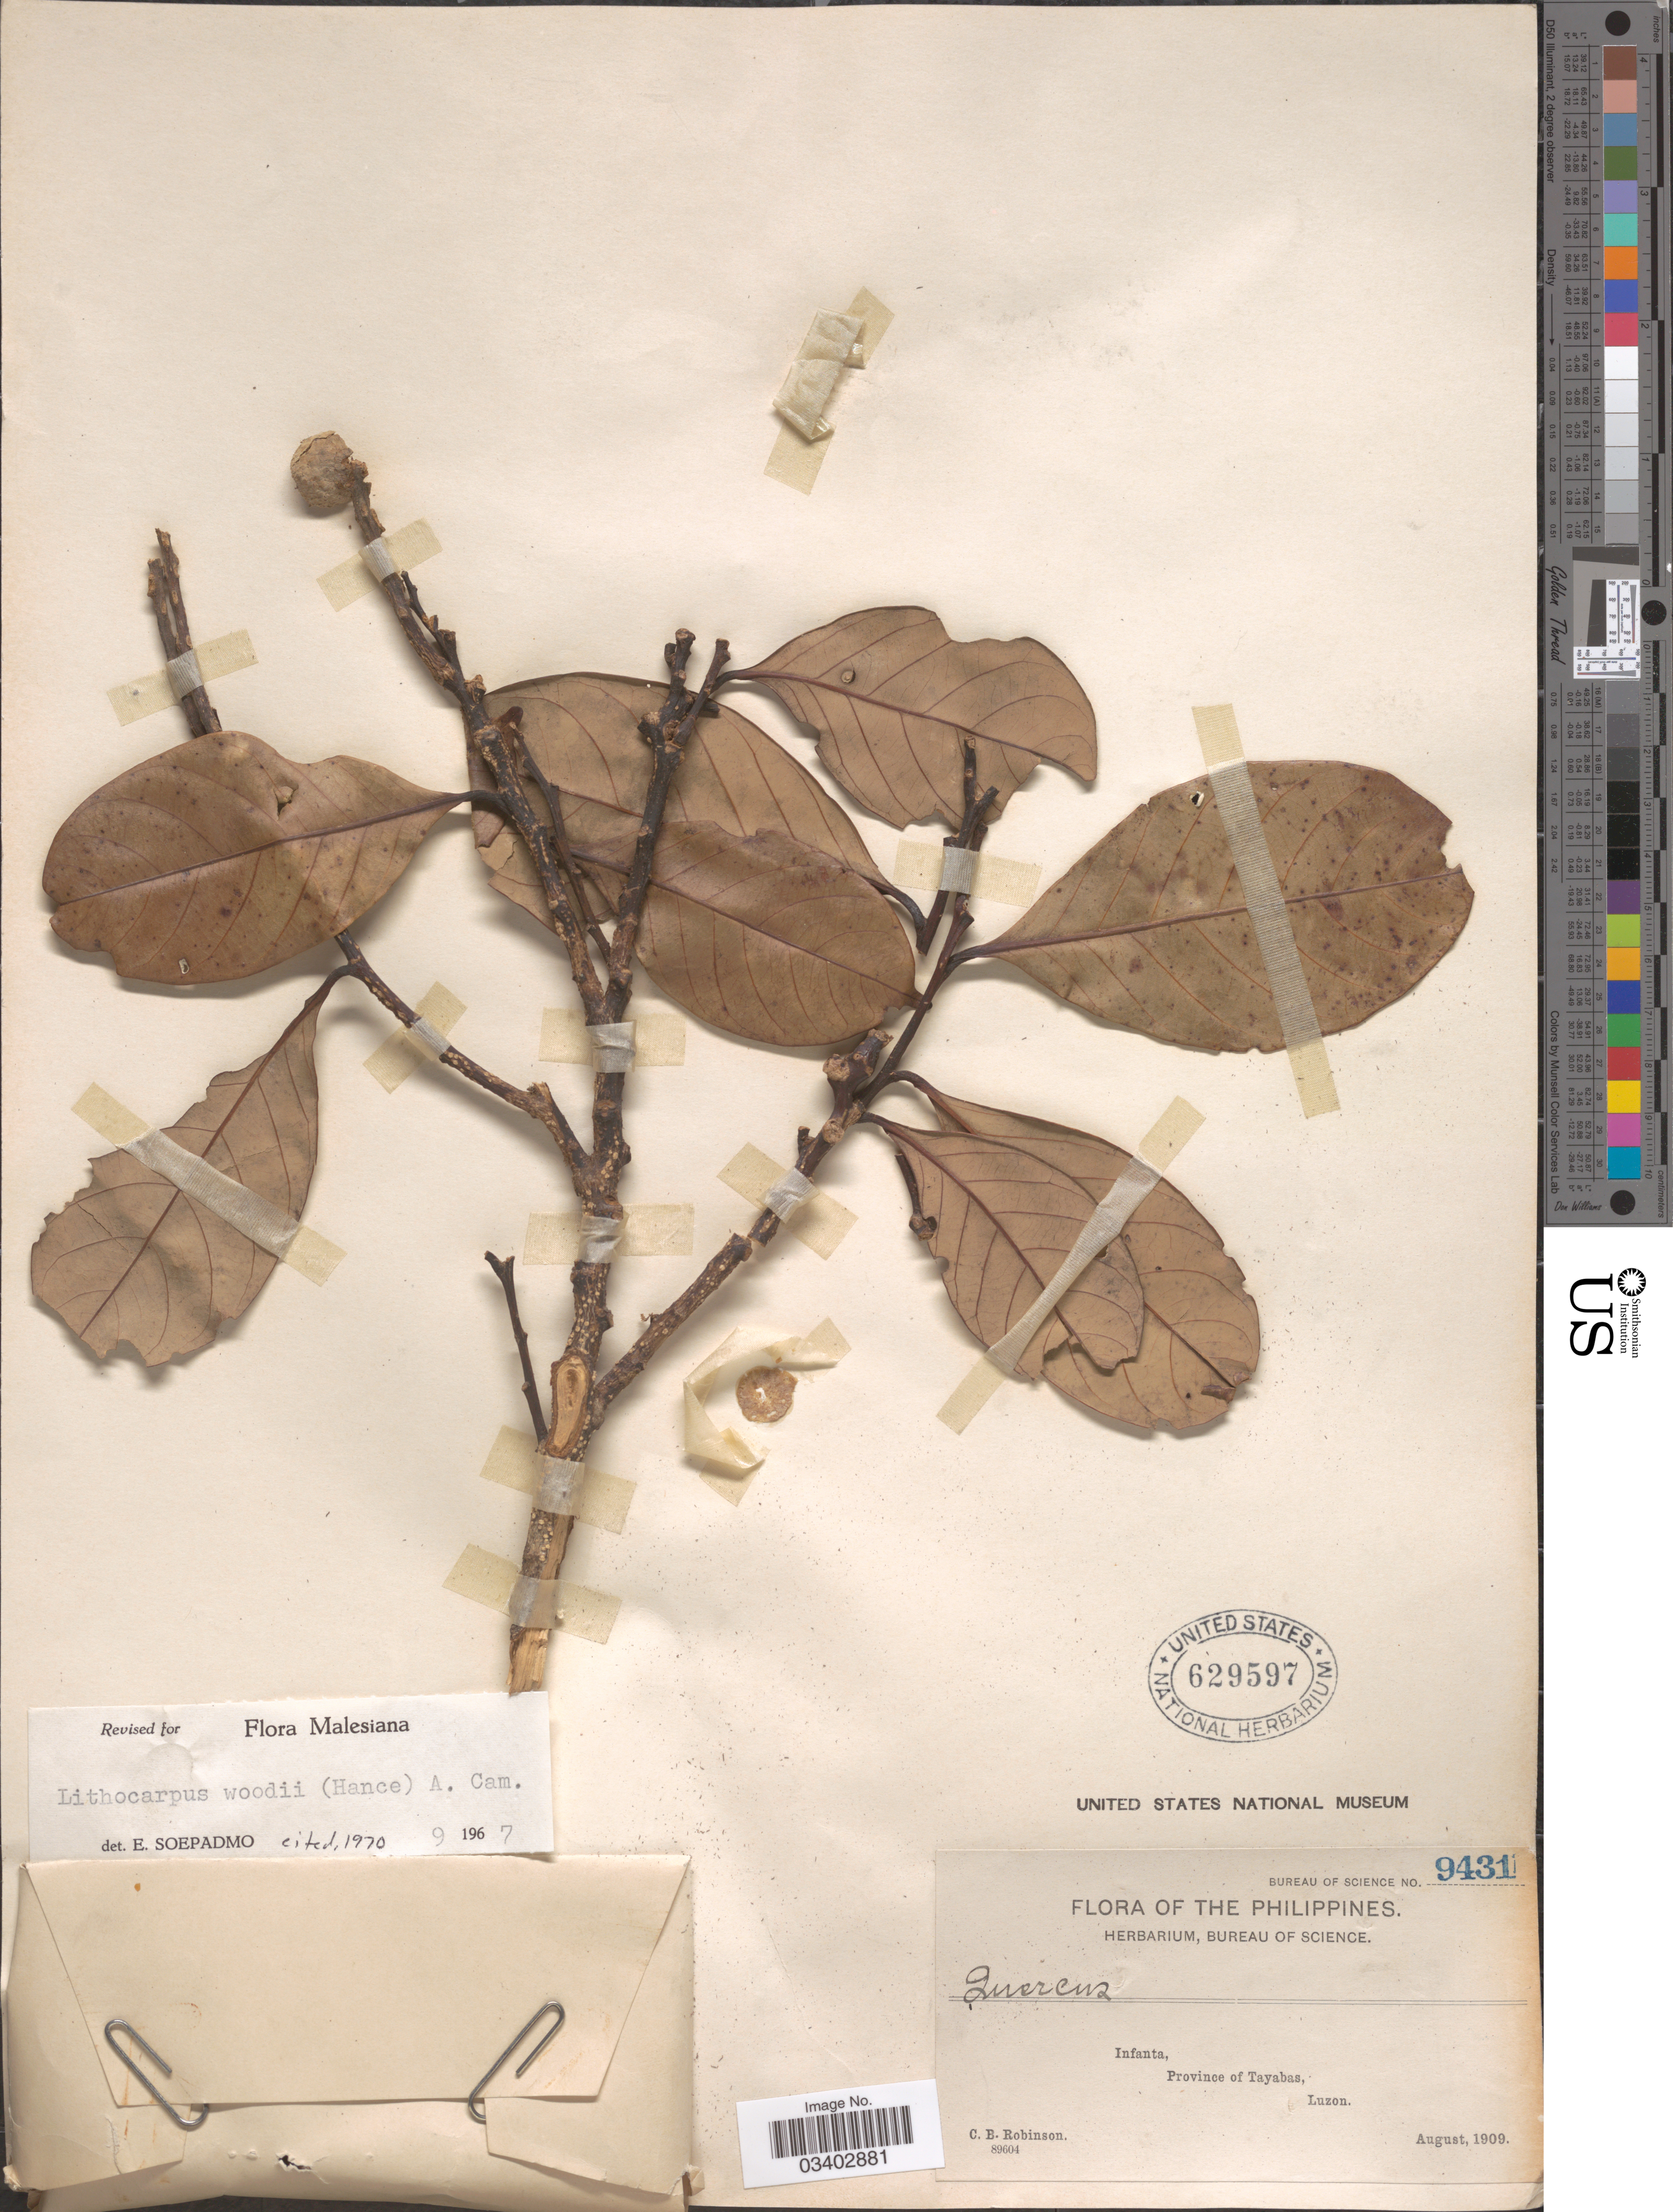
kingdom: Plantae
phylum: Tracheophyta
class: Magnoliopsida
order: Fagales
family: Fagaceae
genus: Lithocarpus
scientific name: Lithocarpus woodii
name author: (Hance) A. Camus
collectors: C. Robinson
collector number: Bureau of Science 9431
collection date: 1909-08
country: Philippines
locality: Infanta, Province of Tayabas, Luzon.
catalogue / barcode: US 629597